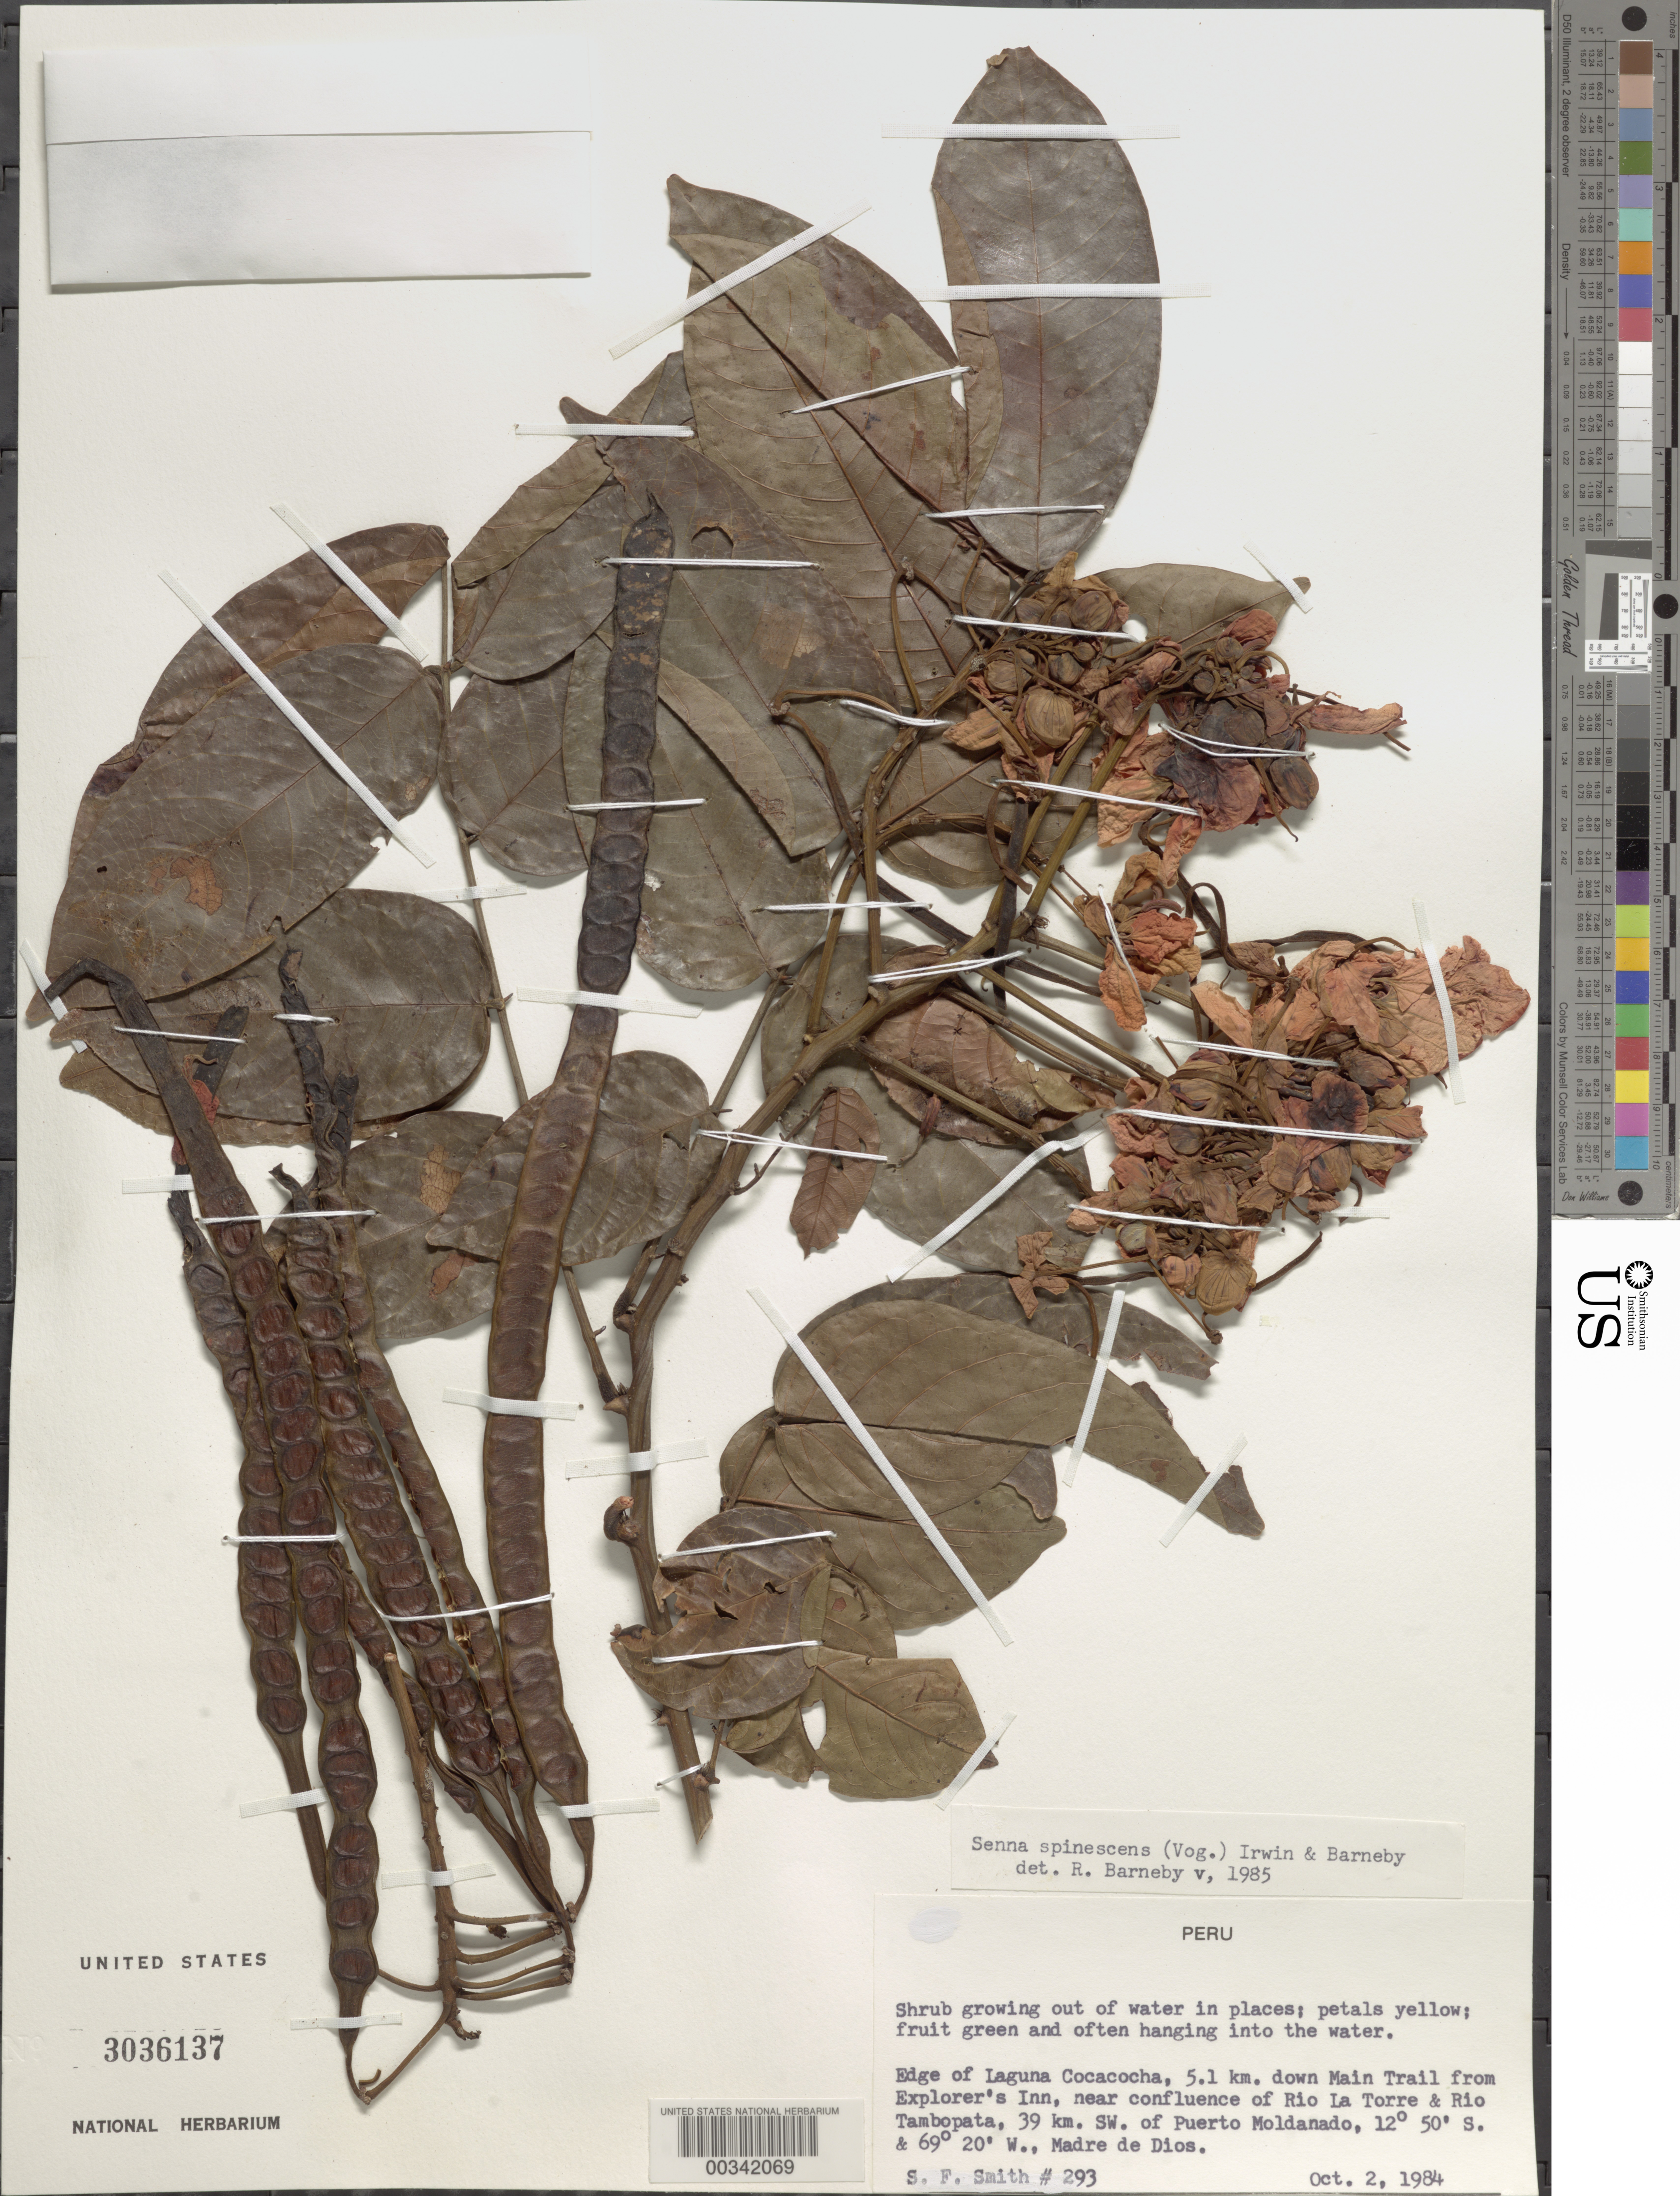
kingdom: Plantae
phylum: Tracheophyta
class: Magnoliopsida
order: Fabales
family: Fabaceae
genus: Senna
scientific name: Senna spinescens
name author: (Hoffmanns. ex Vogel) H.S. Irwin & Barneby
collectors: S.F. Smith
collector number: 293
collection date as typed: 02 Oct 1984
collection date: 1984-10-02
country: Peru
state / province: Madre de Dios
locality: Laguna cocococha, 5.1 km down from explorer's inn, near conf. of rio la torre + rio tambopata, 39 km sw of puerto moldanado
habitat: Edge of laguna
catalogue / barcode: US 3036137